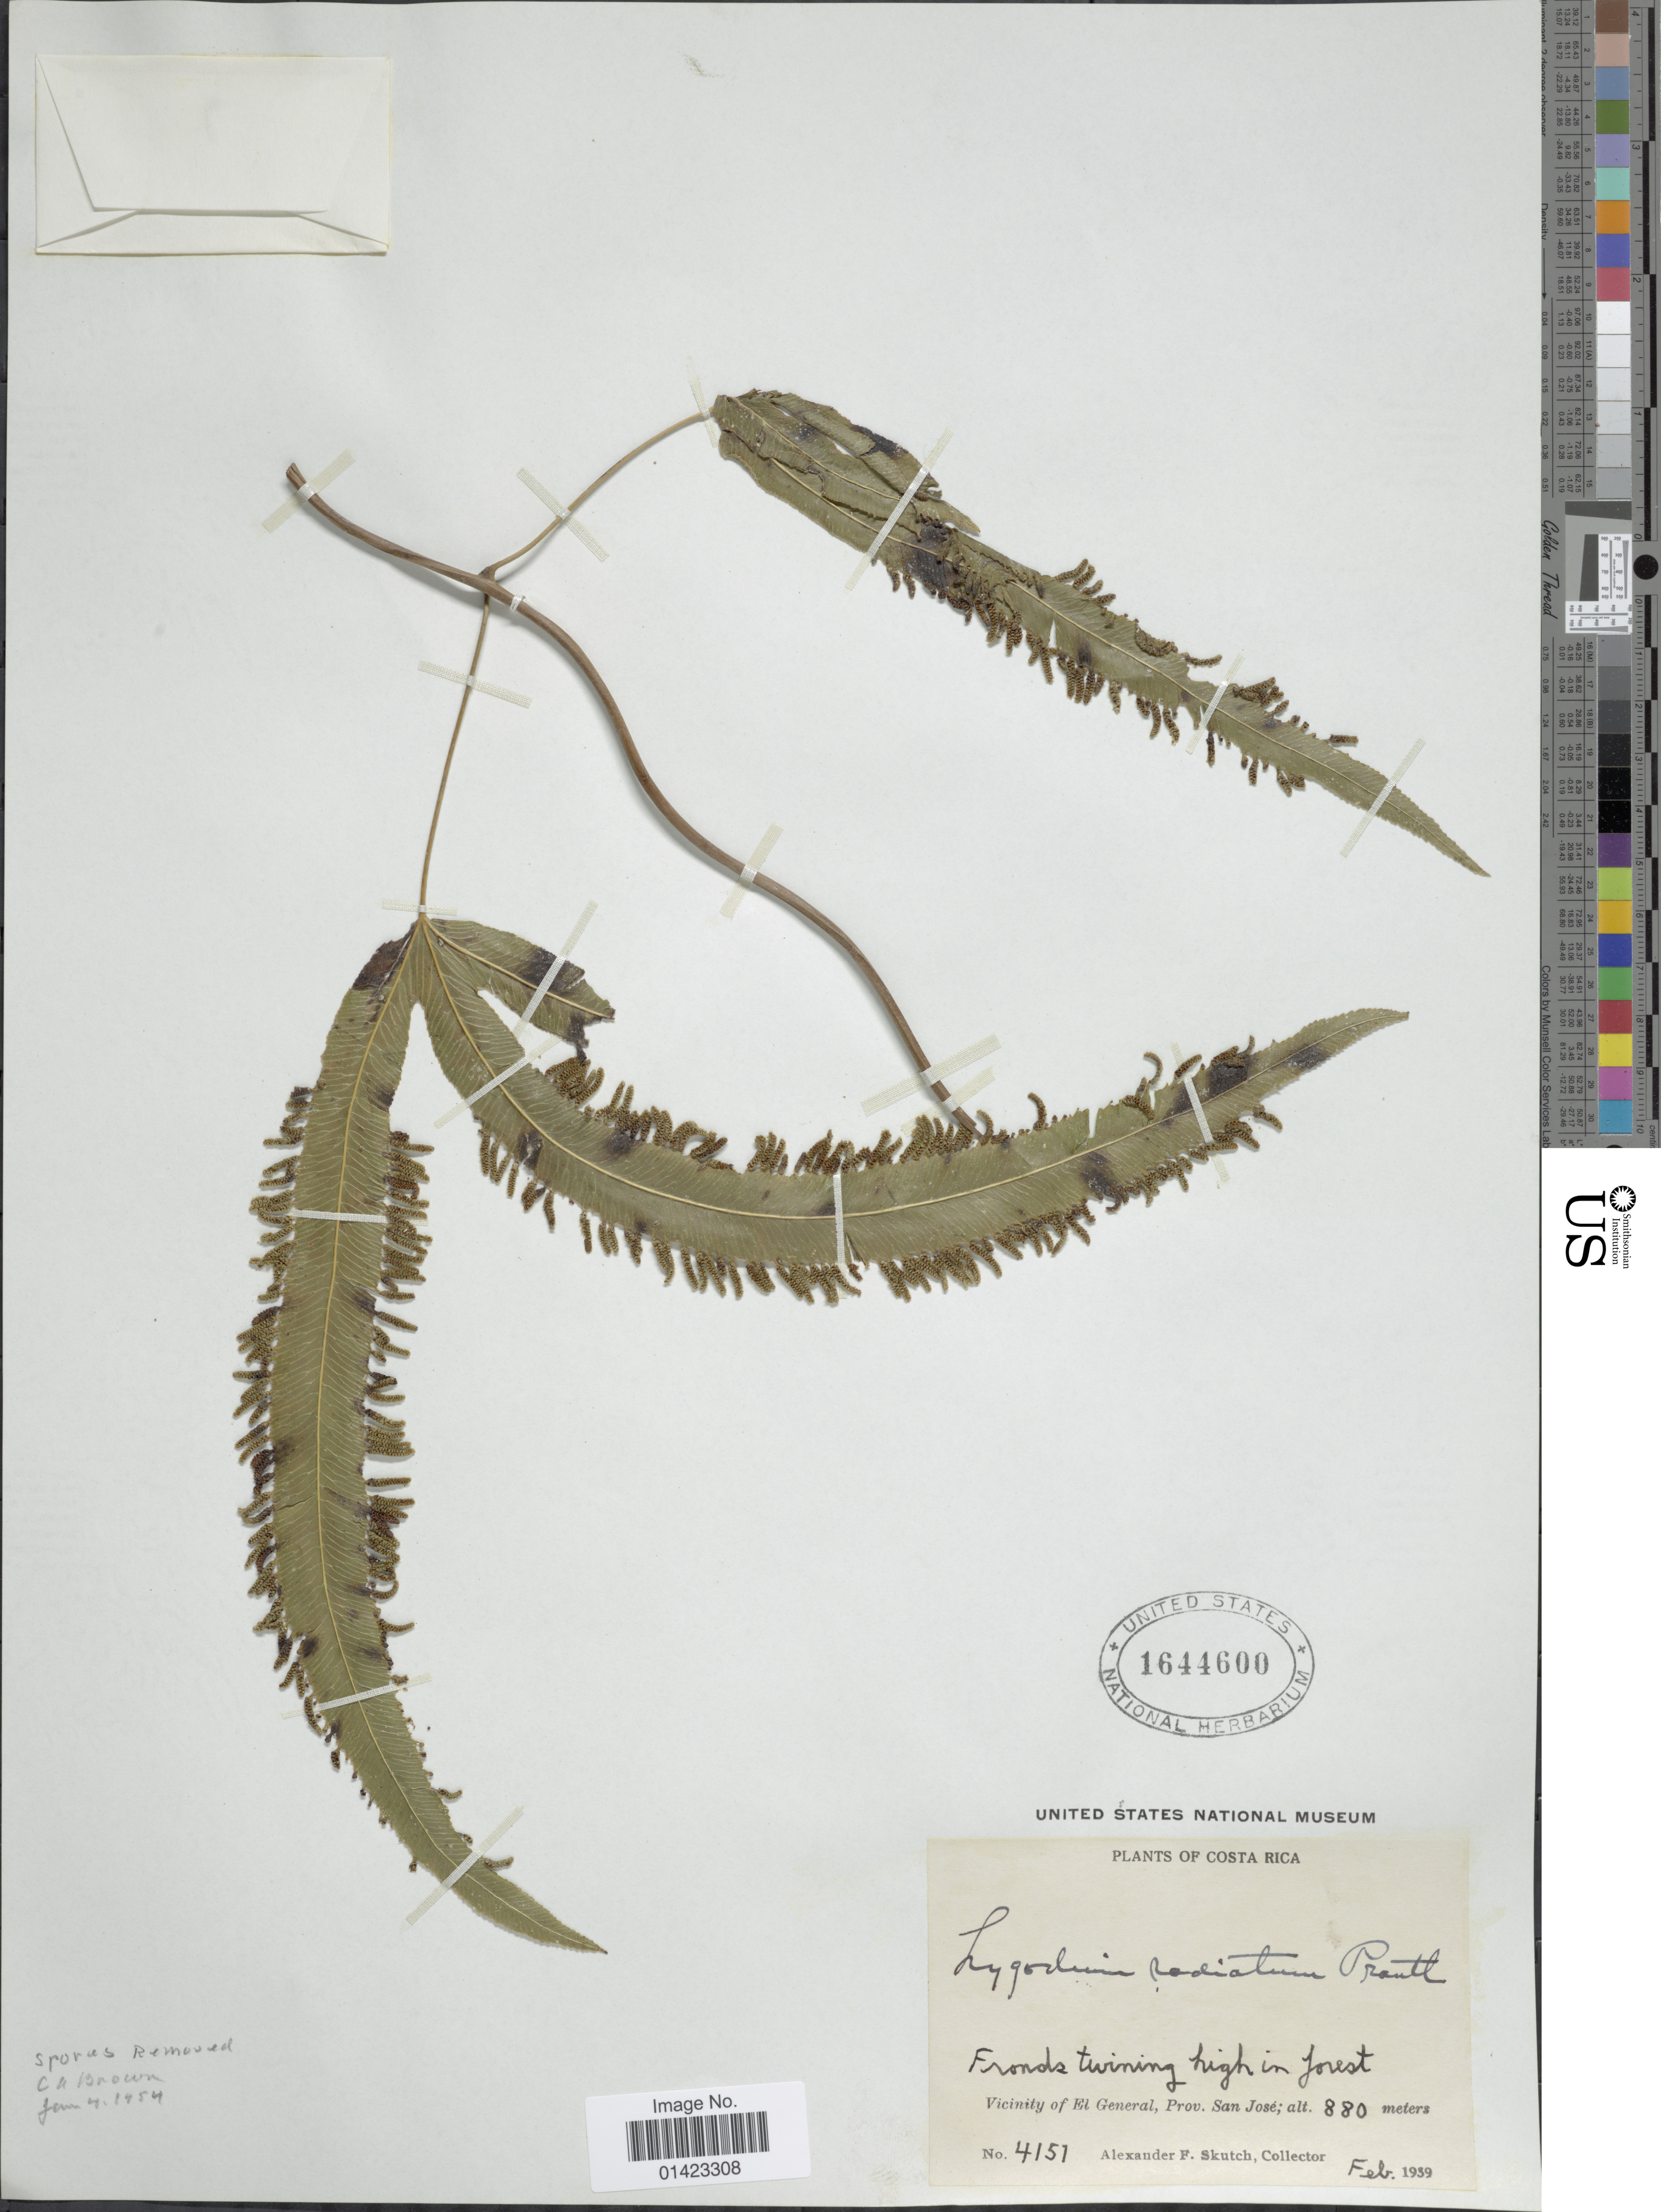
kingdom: Plantae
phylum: Tracheophyta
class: Polypodiopsida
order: Schizaeales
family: Lygodiaceae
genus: Lygodium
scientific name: Lygodium radiatum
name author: Prantl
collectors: A. F. Skutch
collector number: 4151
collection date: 1939-02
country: Costa Rica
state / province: San José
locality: Vicinity of El General, Prov. San José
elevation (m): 880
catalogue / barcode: US 1644600